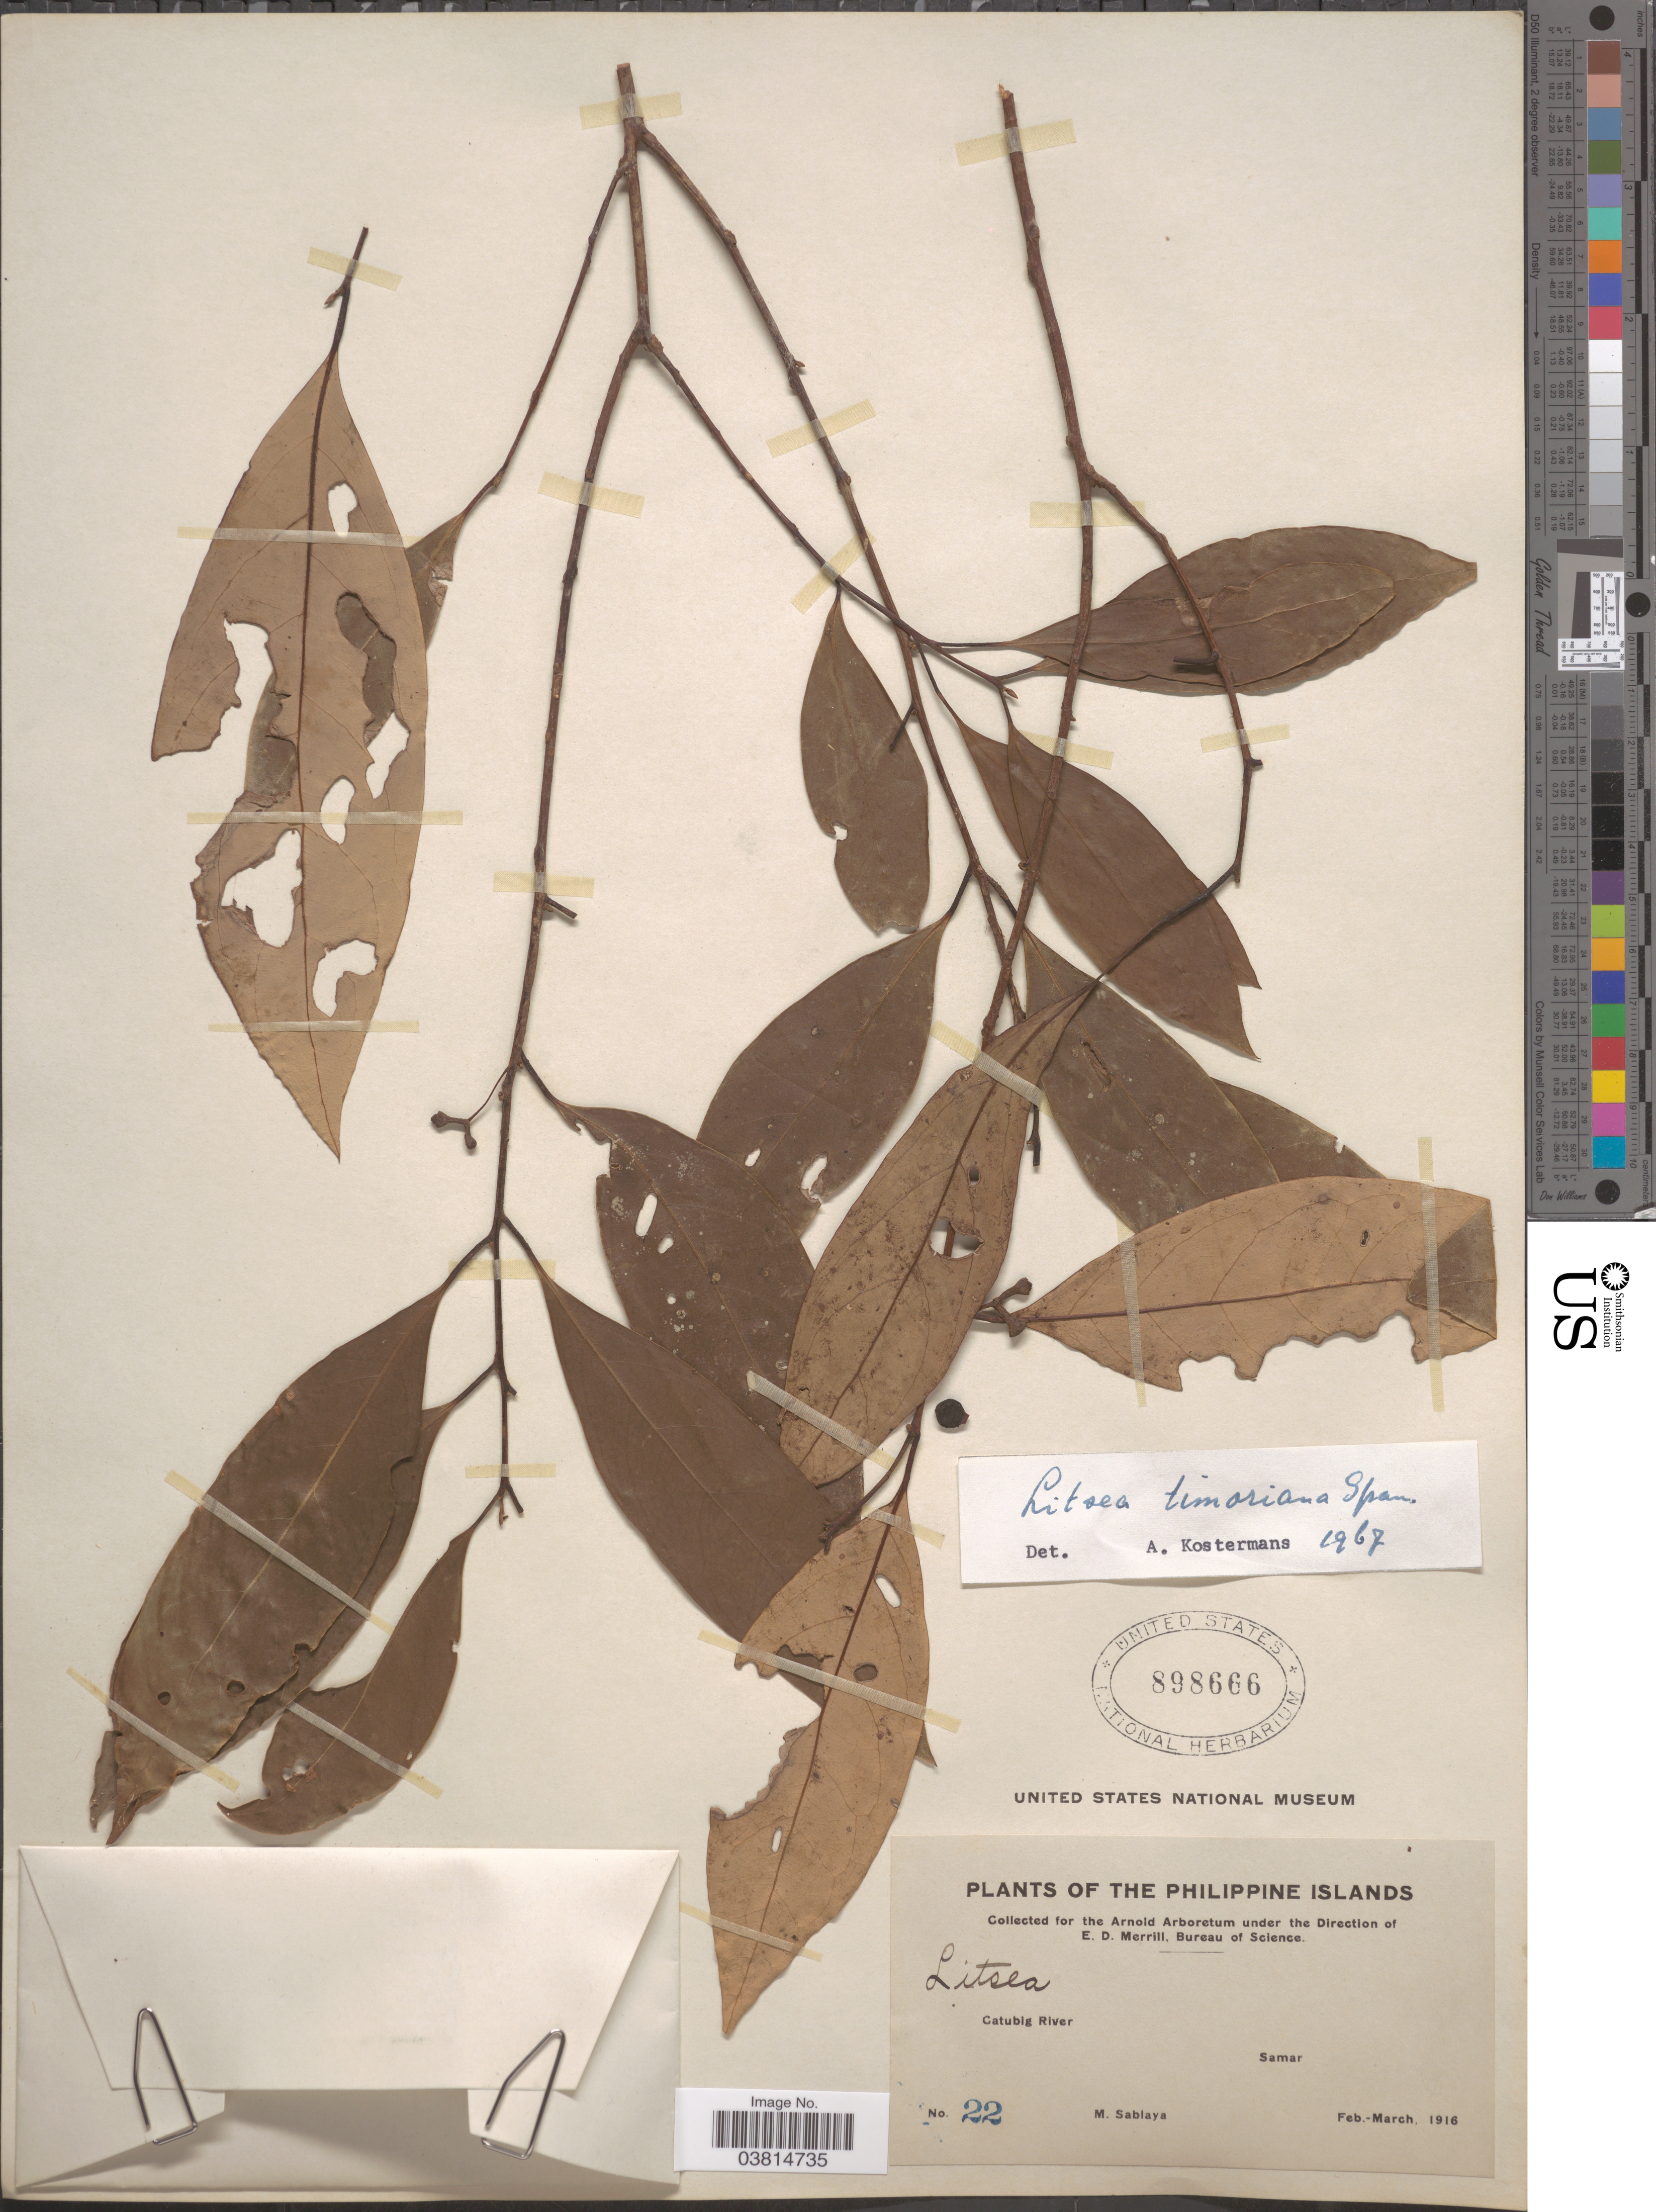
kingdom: Plantae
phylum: Tracheophyta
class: Magnoliopsida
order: Laurales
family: Lauraceae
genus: Litsea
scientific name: Litsea timoriana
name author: Span.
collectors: M. Sablaya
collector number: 22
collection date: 1916-02/1916-03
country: Philippines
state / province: Eastern Visayas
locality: Catubig River, Samar.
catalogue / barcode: US 898666